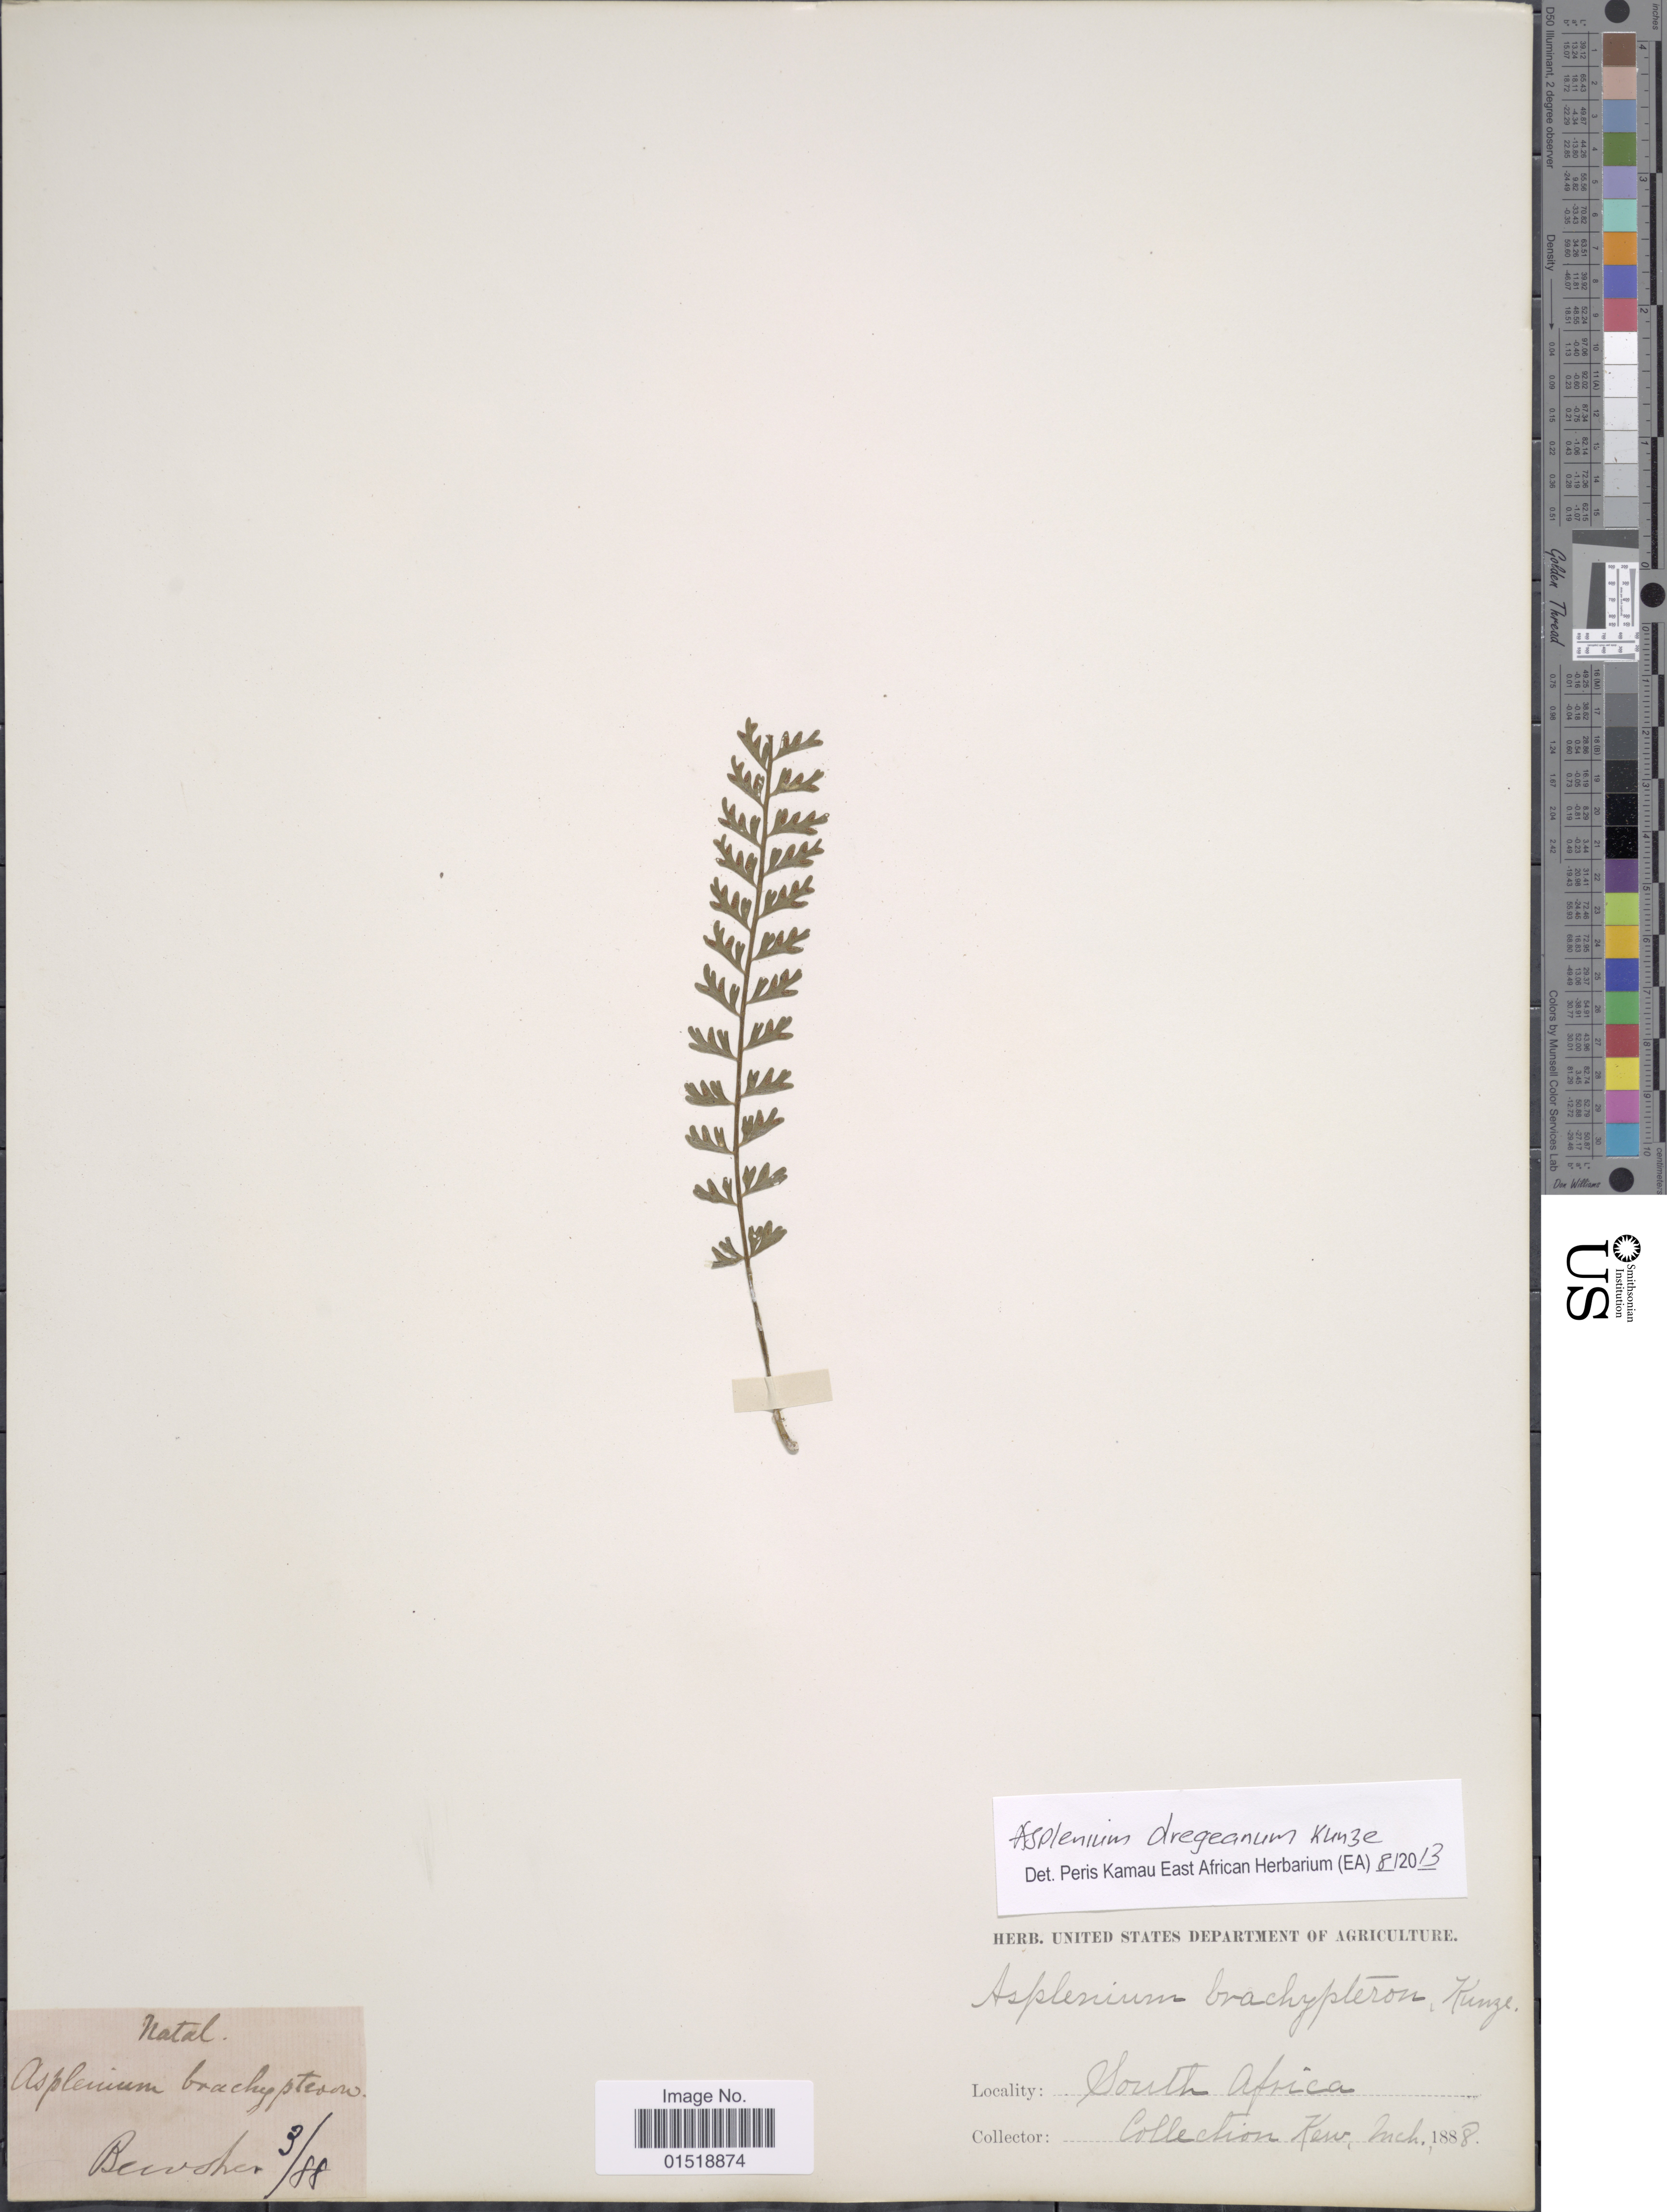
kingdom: Plantae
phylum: Tracheophyta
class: Polypodiopsida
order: Polypodiales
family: Aspleniaceae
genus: Asplenium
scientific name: Asplenium dregeanum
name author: Kunze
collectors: Bewsher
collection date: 1888-03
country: South Africa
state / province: KwaZulu-Natal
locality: Natal.